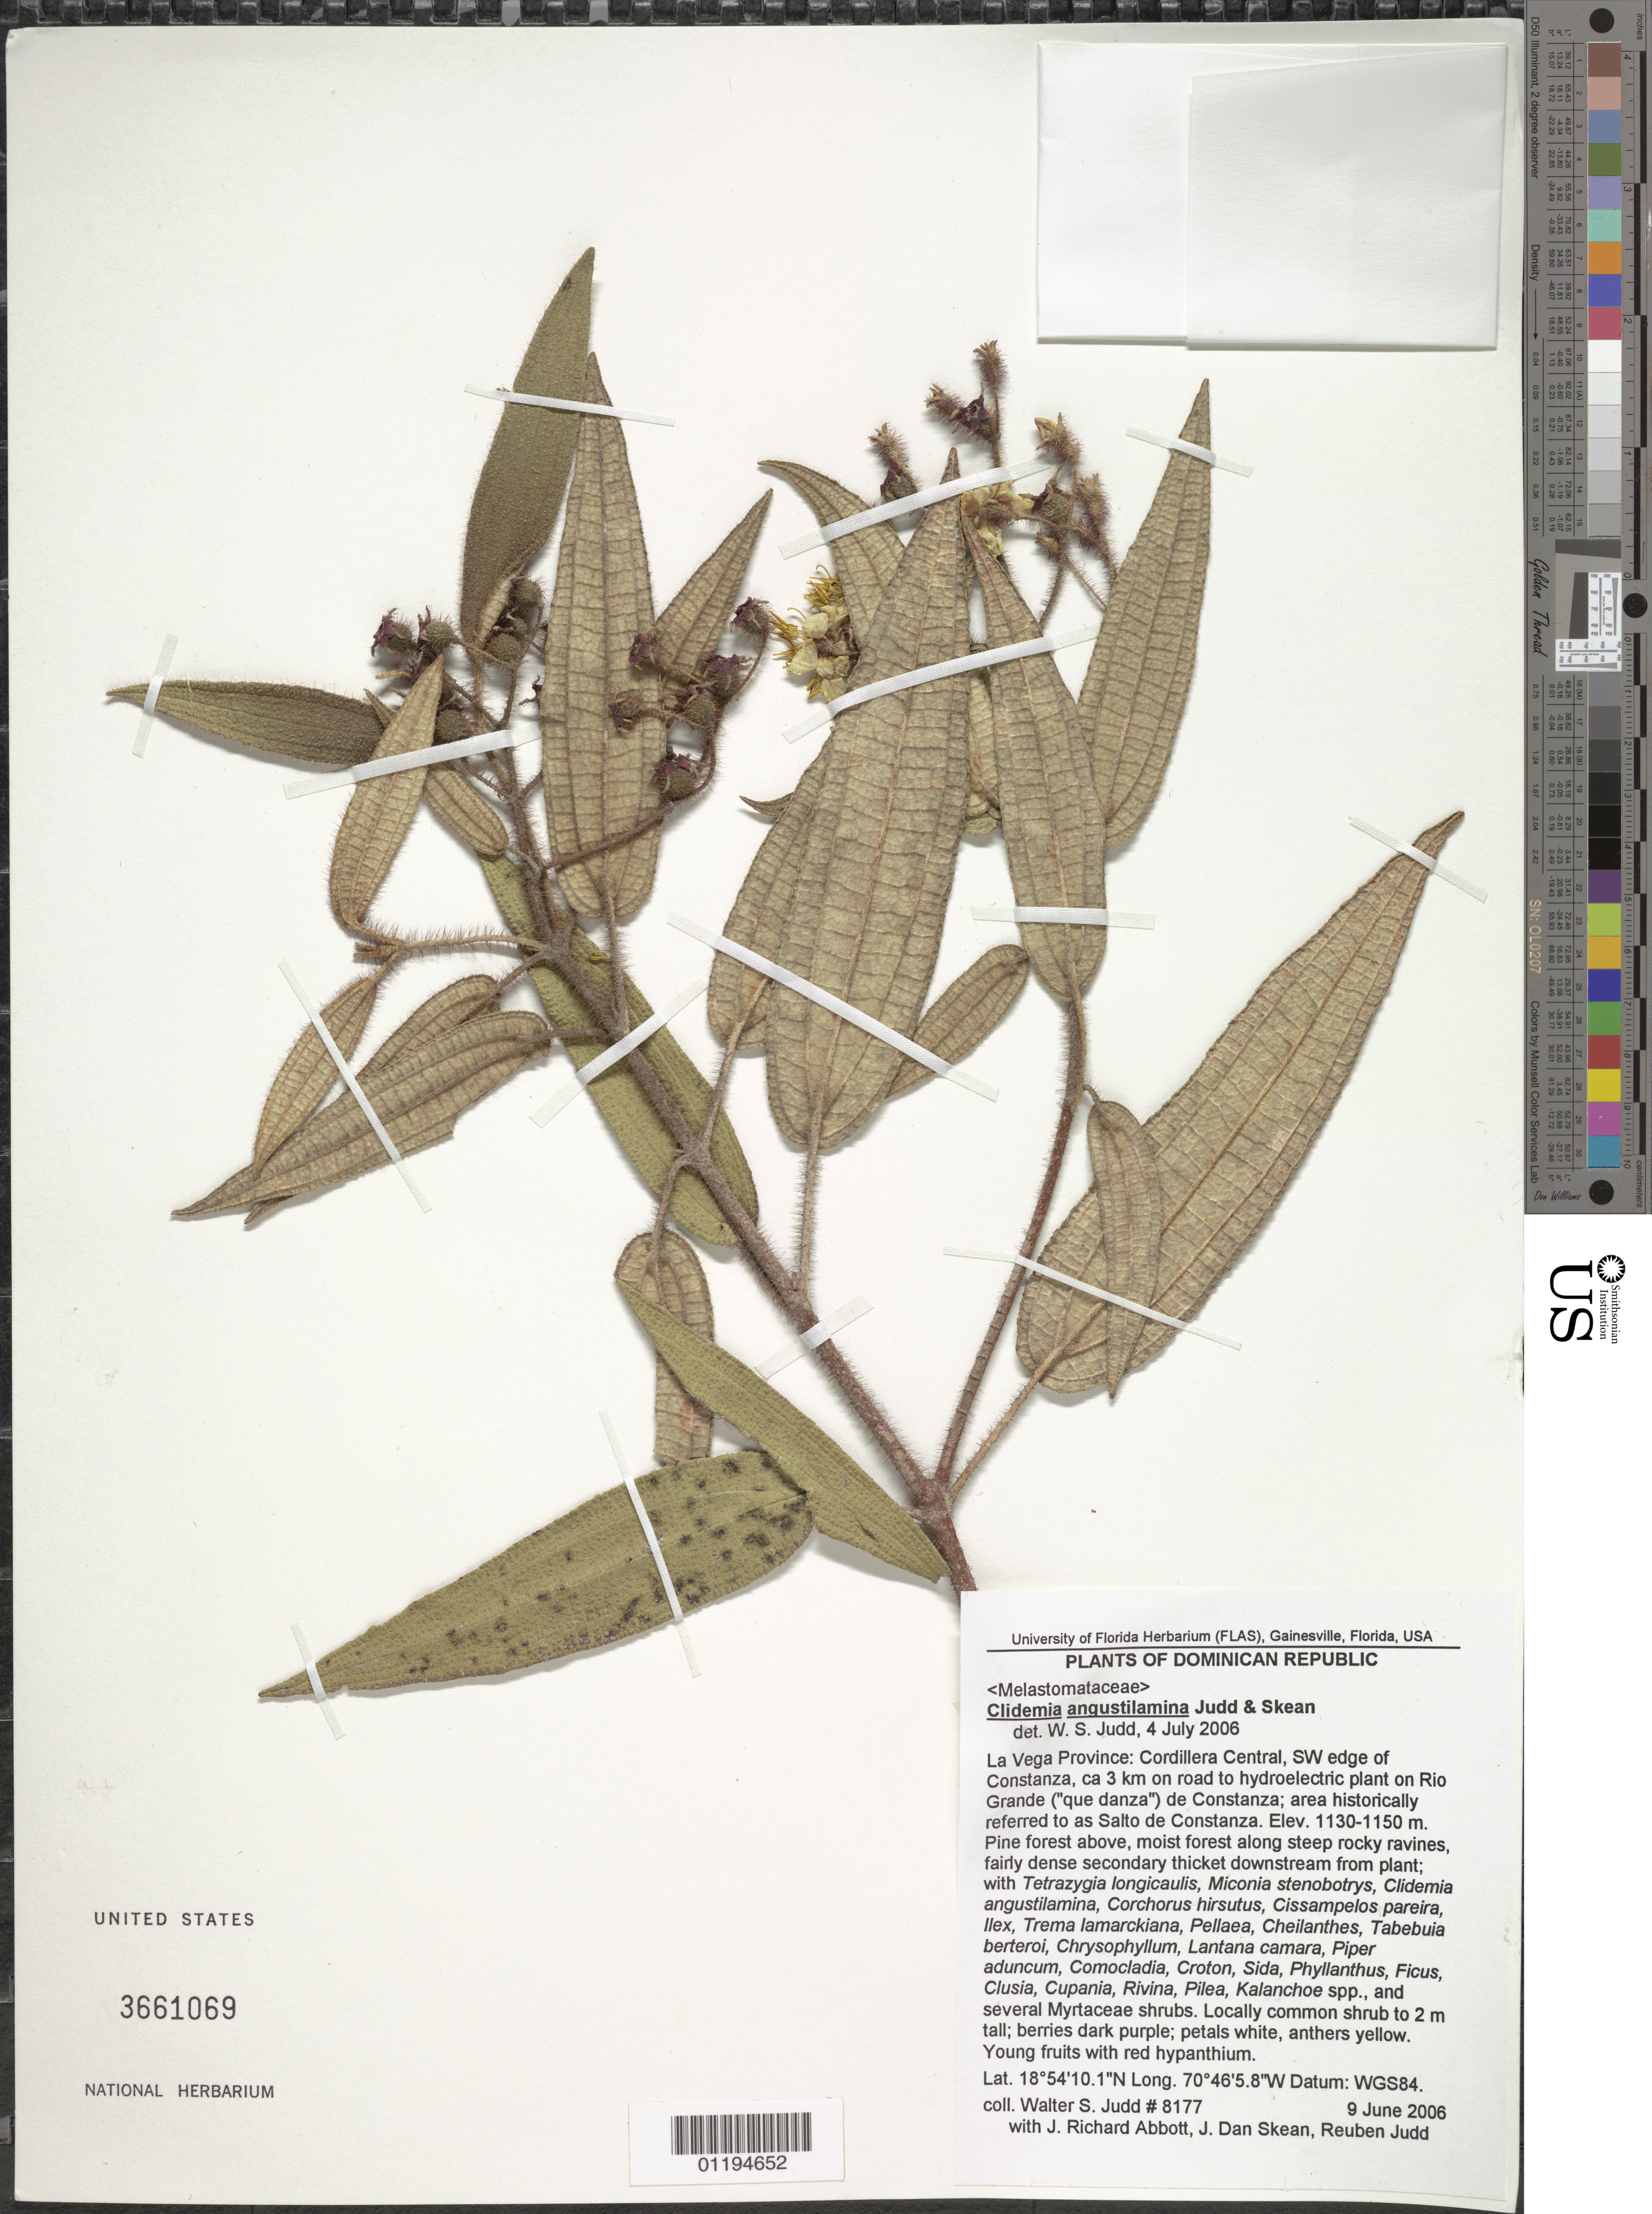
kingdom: Plantae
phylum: Tracheophyta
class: Magnoliopsida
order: Myrtales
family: Melastomataceae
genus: Clidemia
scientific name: Clidemia angustilamina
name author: Judd & Skean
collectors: W. S. Judd, J. R. Abbott, J. Skean & R. Judd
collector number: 8177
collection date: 2006-06-09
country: Dominican Republic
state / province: La Vega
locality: SW edge of Constanza; 3 km on road to hydoelectric plant on Rio Grande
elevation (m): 1130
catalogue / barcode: US 3661069